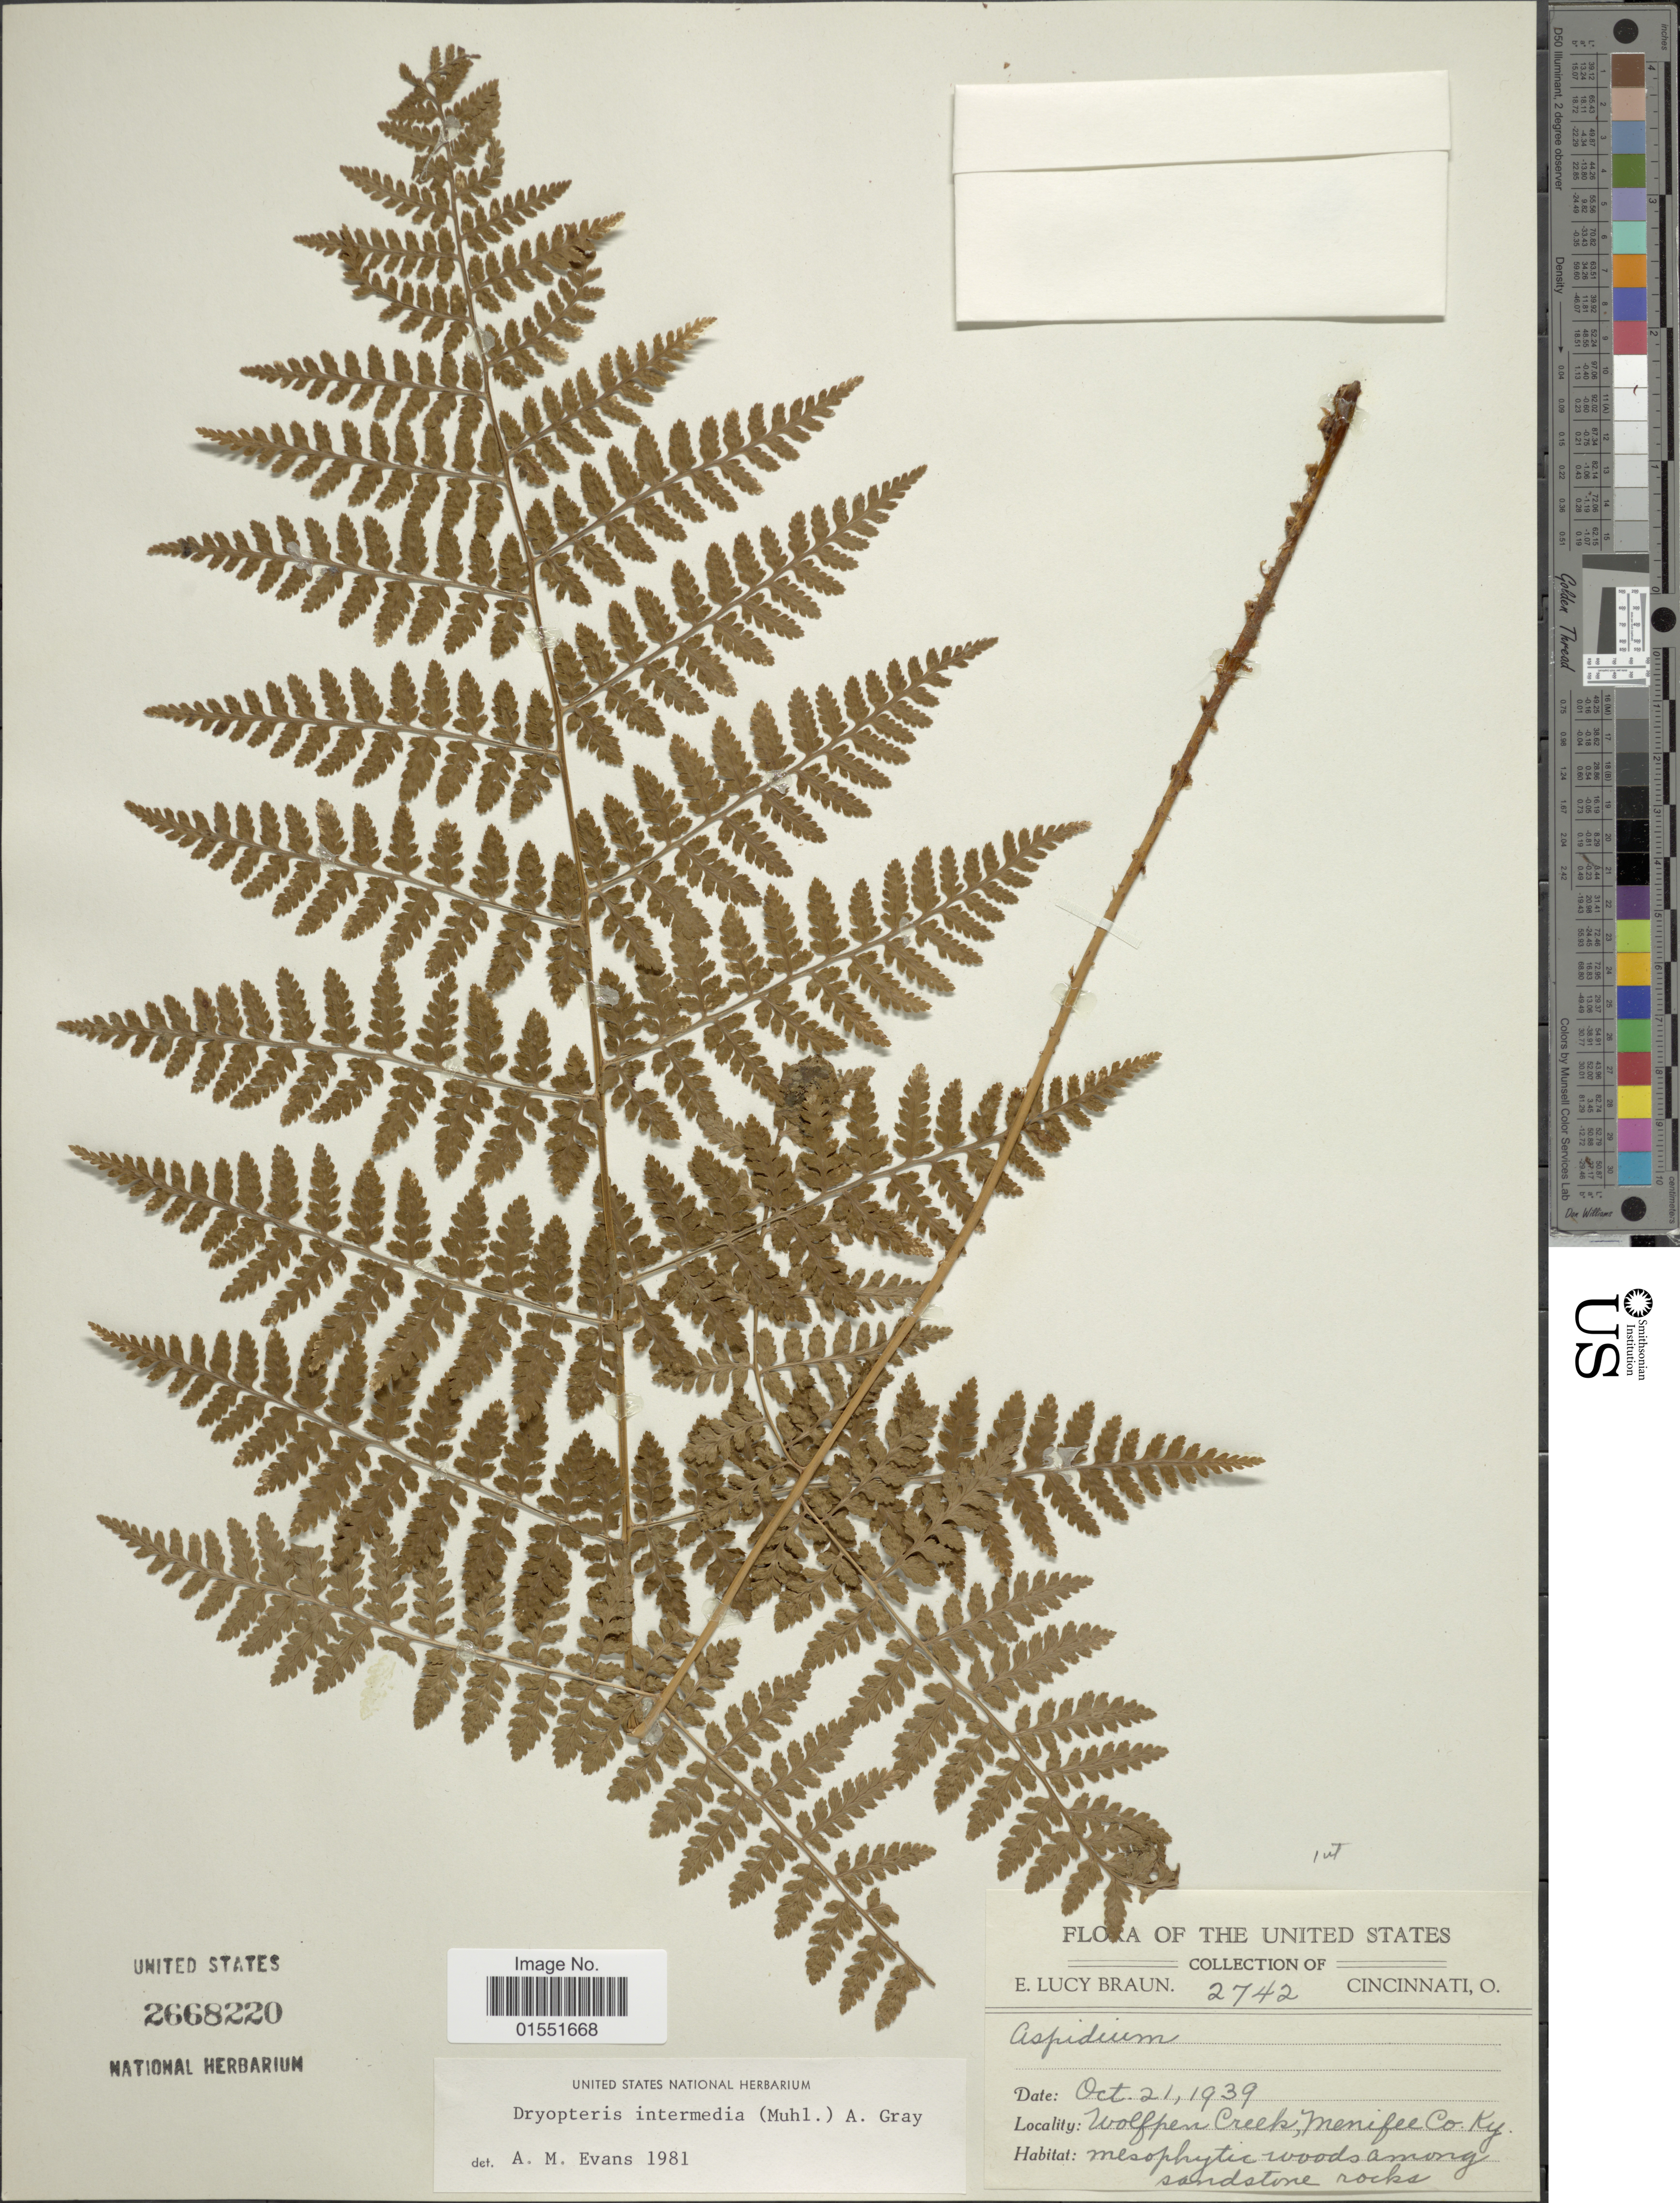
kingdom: Plantae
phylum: Tracheophyta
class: Polypodiopsida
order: Polypodiales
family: Dryopteridaceae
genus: Dryopteris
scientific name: Dryopteris intermedia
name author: (Muhl.) A. Gray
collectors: E. L. Braun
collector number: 2742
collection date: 1939-10-21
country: United States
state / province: Kentucky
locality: Wolfpen Creek, Menifee Co. Ky.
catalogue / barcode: US 2668220